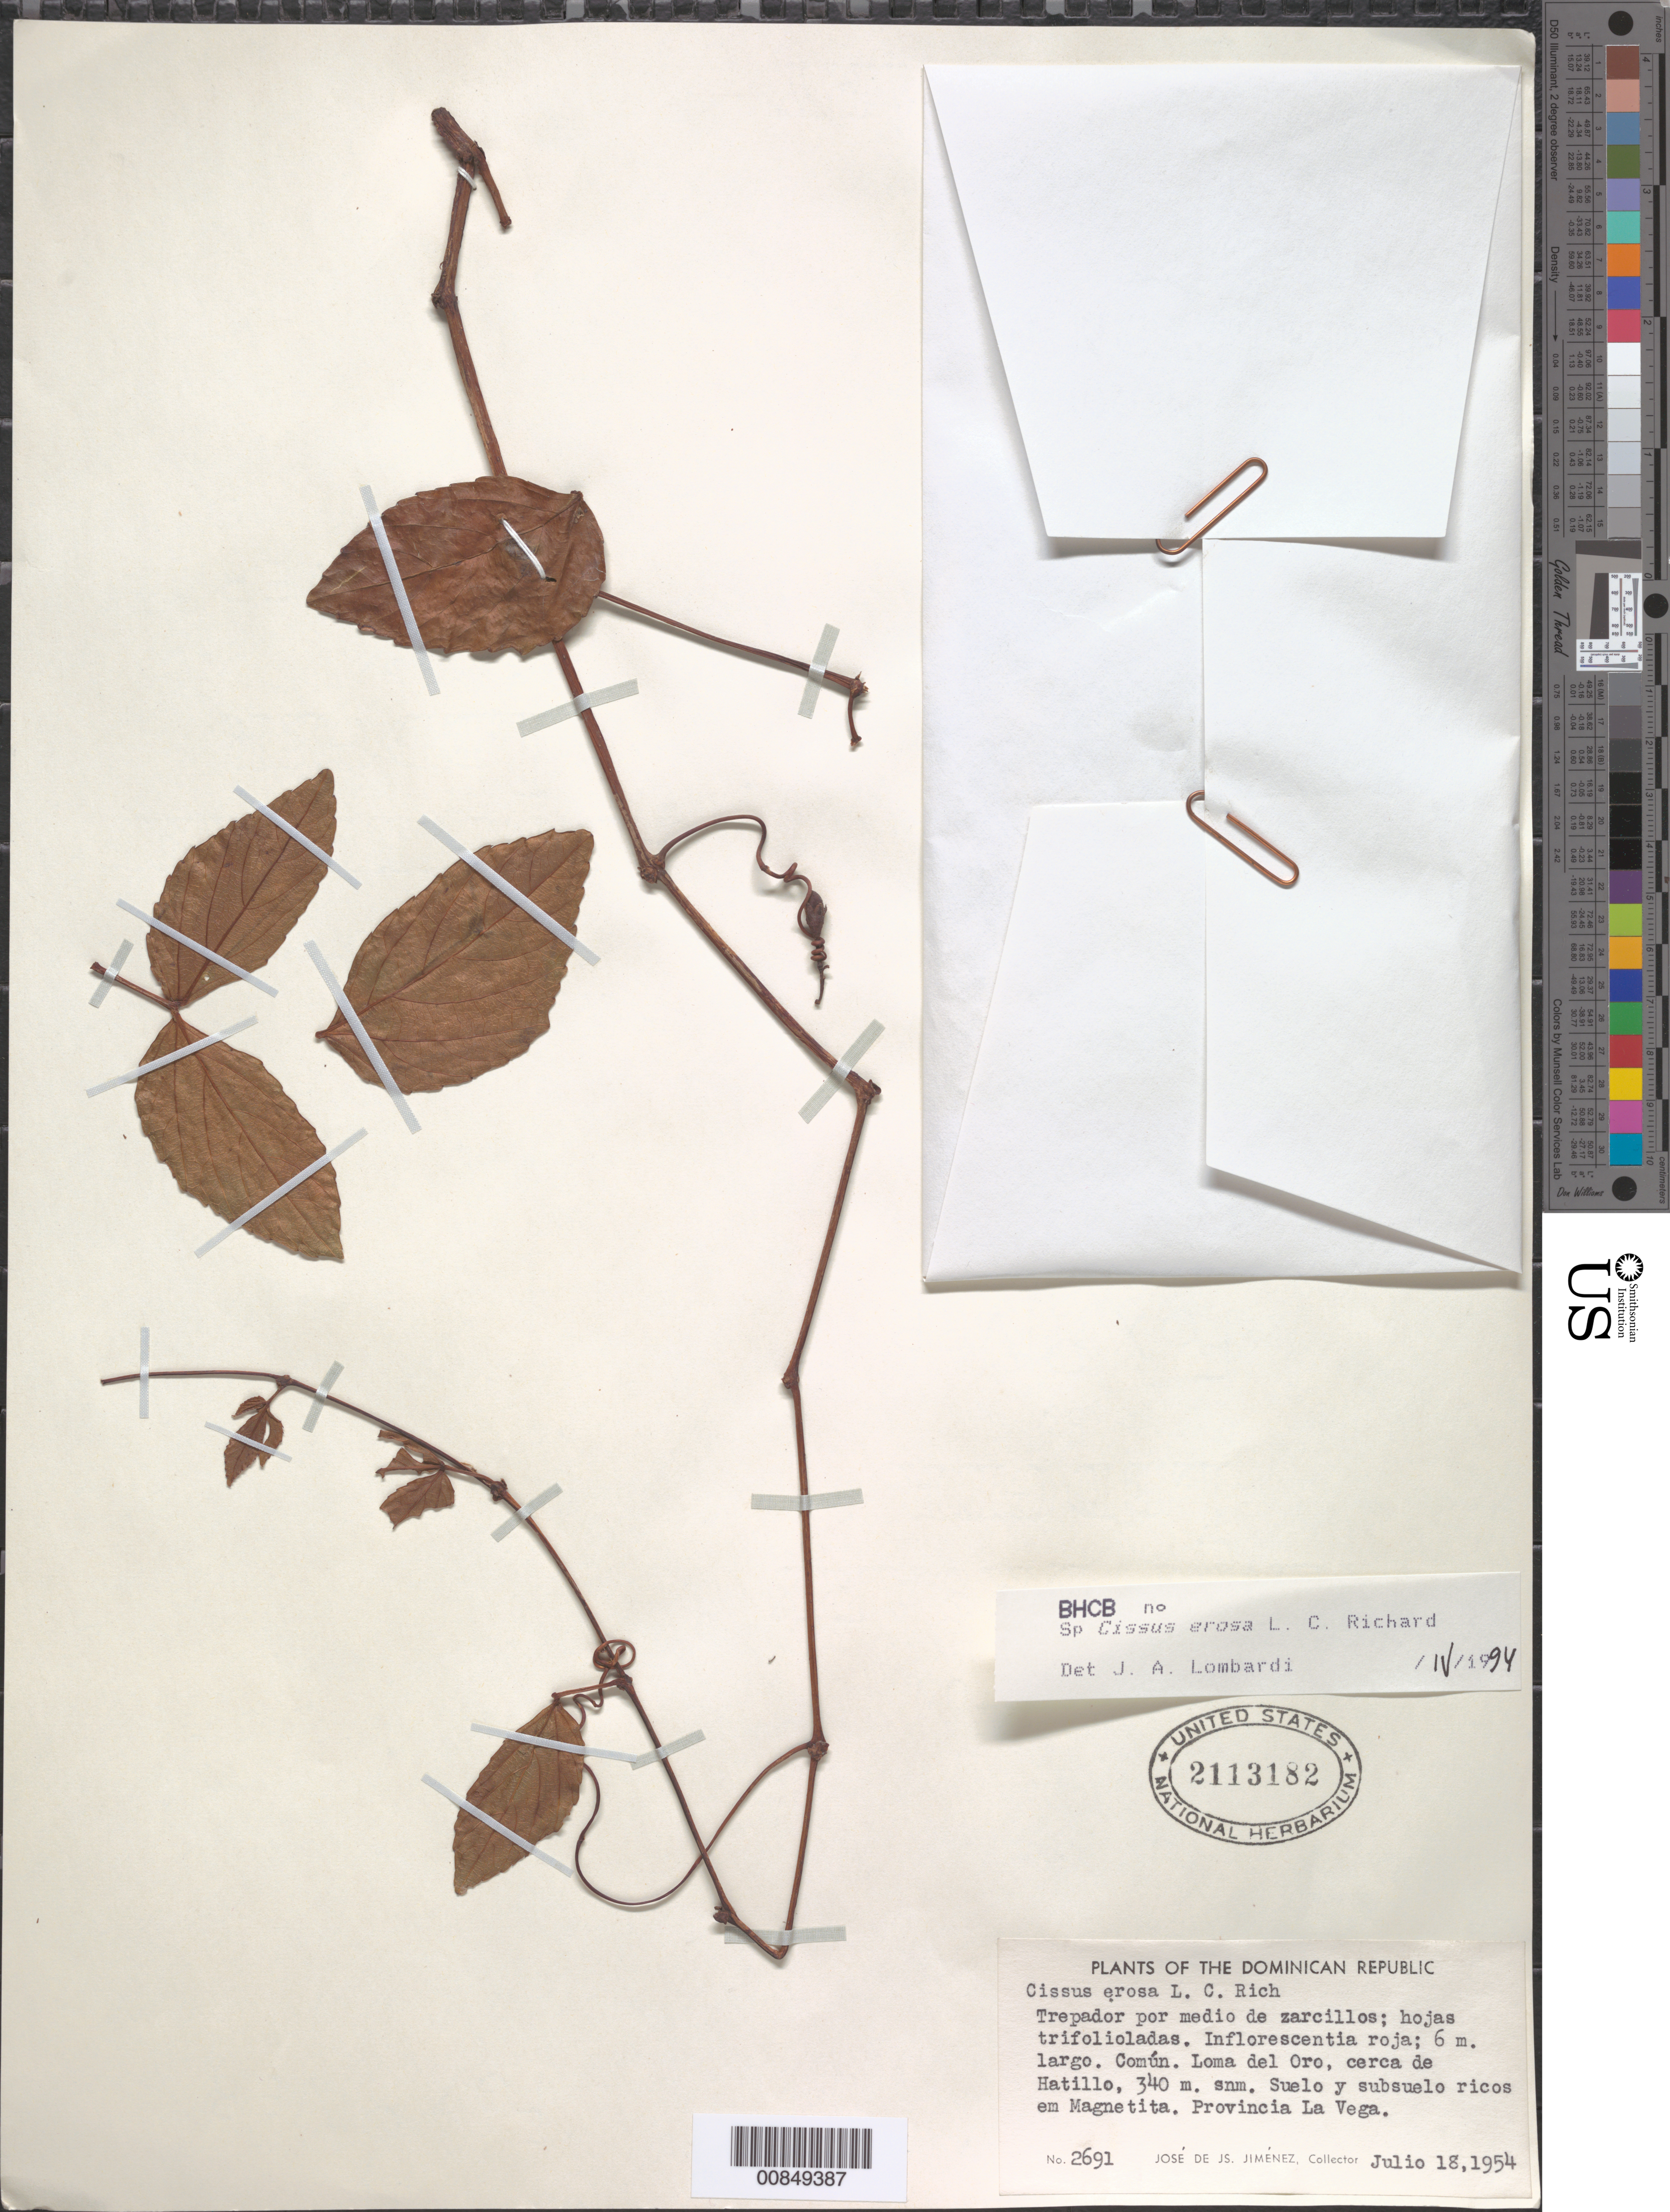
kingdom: Plantae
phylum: Tracheophyta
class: Magnoliopsida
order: Vitales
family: Vitaceae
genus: Cissus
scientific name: Cissus erosa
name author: Rich.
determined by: Lombardi, Julio A.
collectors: J. J. Jiménez Almonte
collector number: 2691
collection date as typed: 18 Jul 1954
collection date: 1954-07-18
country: Dominican Republic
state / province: La Vega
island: Hispaniola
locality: Loma del Oro, cerca de Hatillo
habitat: Suelo y subsuelo ricos en magnetita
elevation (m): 340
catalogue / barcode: US 2113182